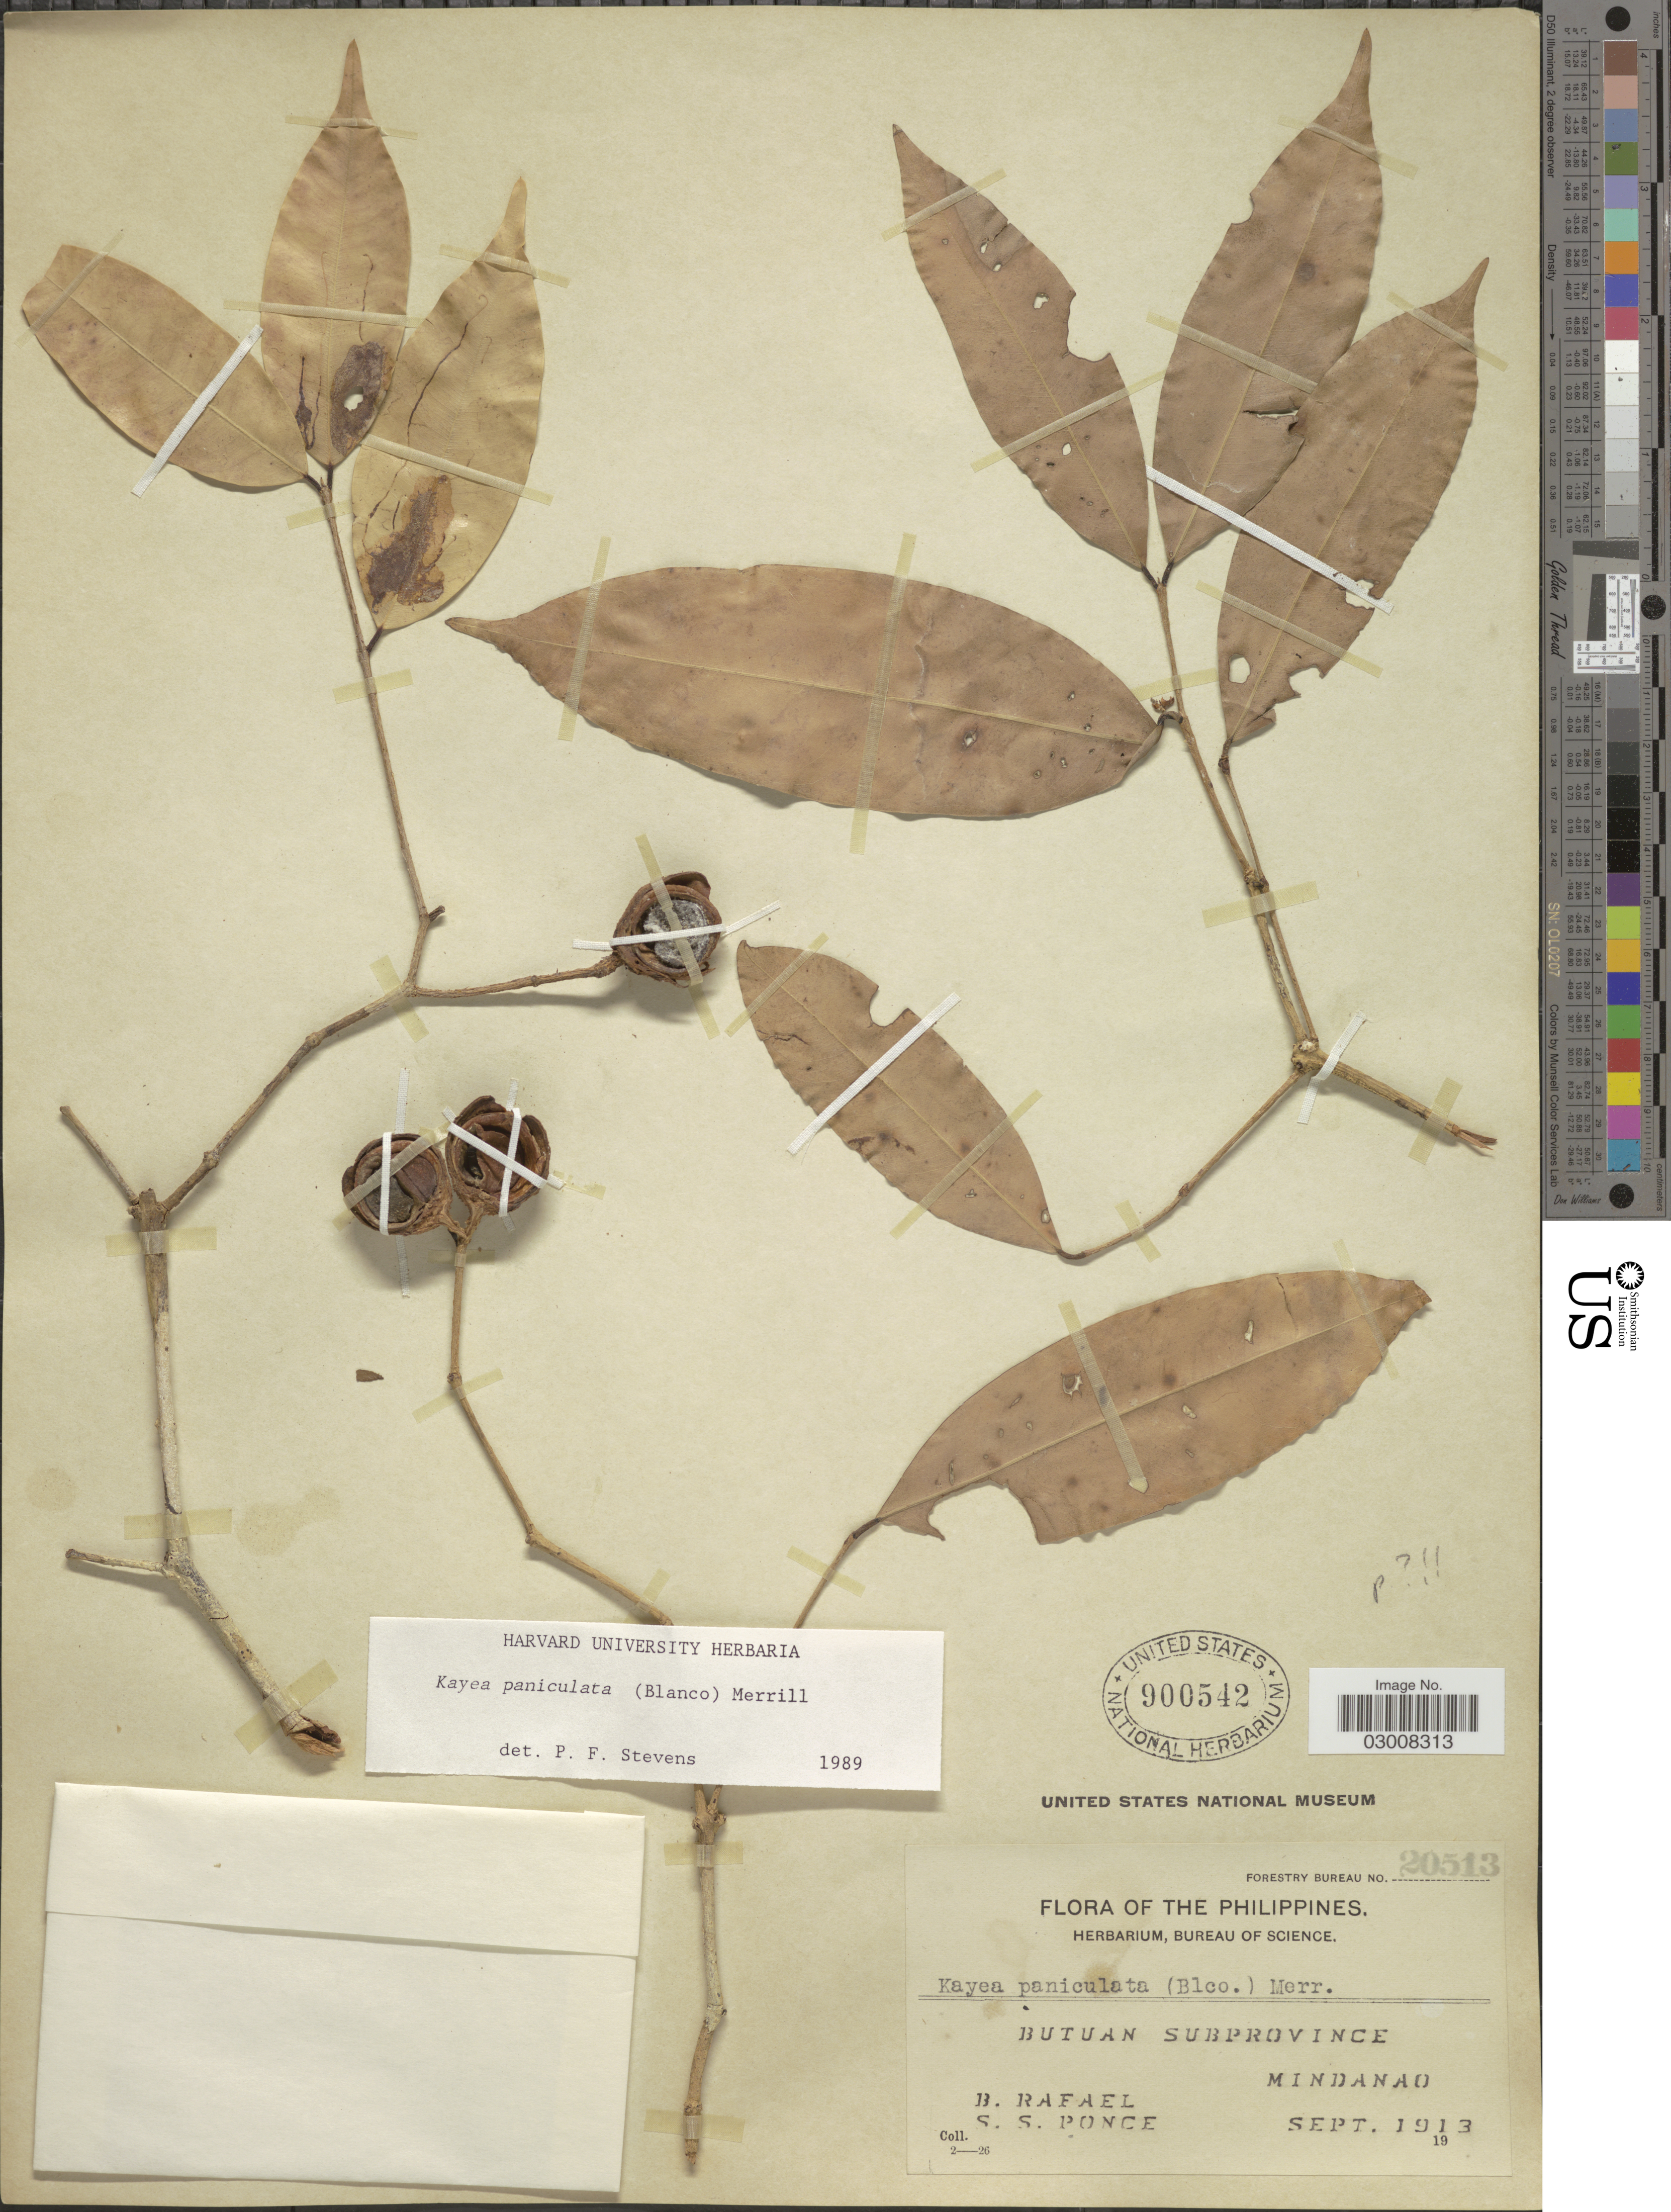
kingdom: Plantae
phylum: Tracheophyta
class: Magnoliopsida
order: Malpighiales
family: Calophyllaceae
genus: Kayea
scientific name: Kayea paniculata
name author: (Blanco) Merr.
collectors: B. Rafael & S. Ponce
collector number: Forestry Bureau 20513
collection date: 1913-09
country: Philippines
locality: Butuan Subprovince, Mindanao.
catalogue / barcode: US 900542